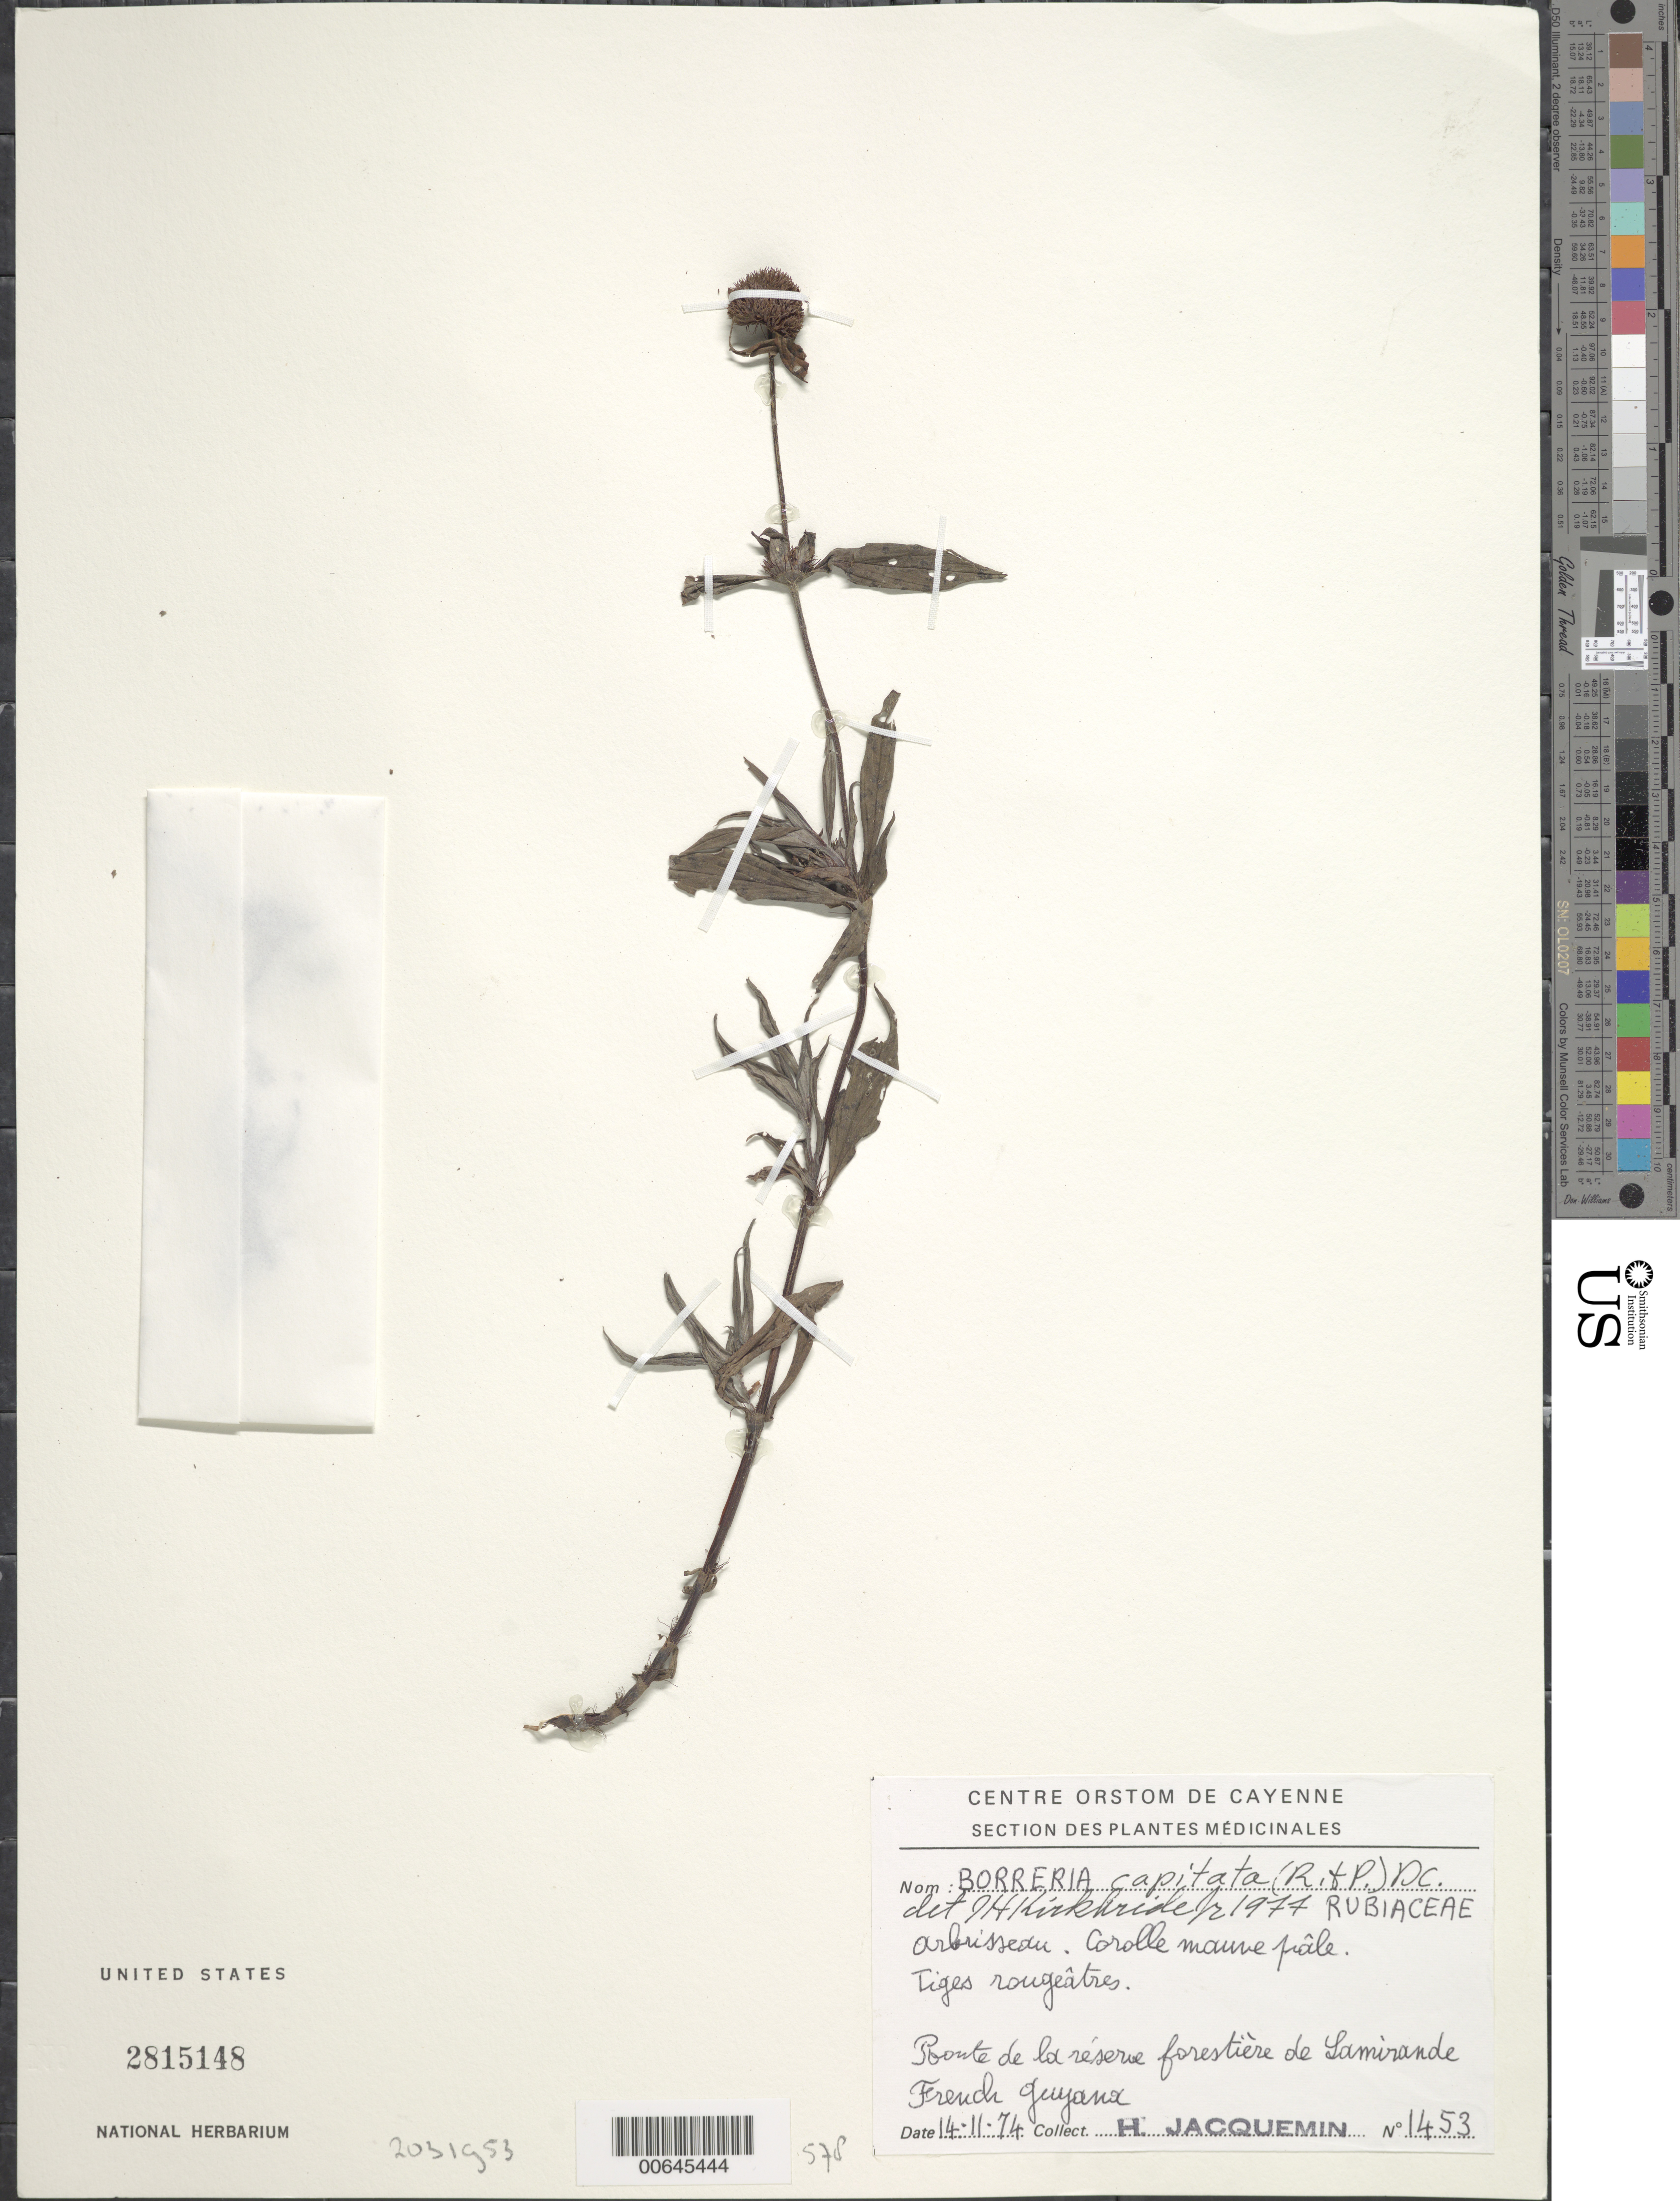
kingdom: Plantae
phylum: Tracheophyta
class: Magnoliopsida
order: Gentianales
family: Rubiaceae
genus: Borreria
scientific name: Borreria capitata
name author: (Ruiz & Pav.) DC.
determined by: Kirkbride, J. H.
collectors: H. Jacquemin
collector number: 1453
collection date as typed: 14-Nov-74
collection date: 1974-11-14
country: French Guiana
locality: Route de la Réserve Forestière de La Mirande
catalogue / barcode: US 2815148